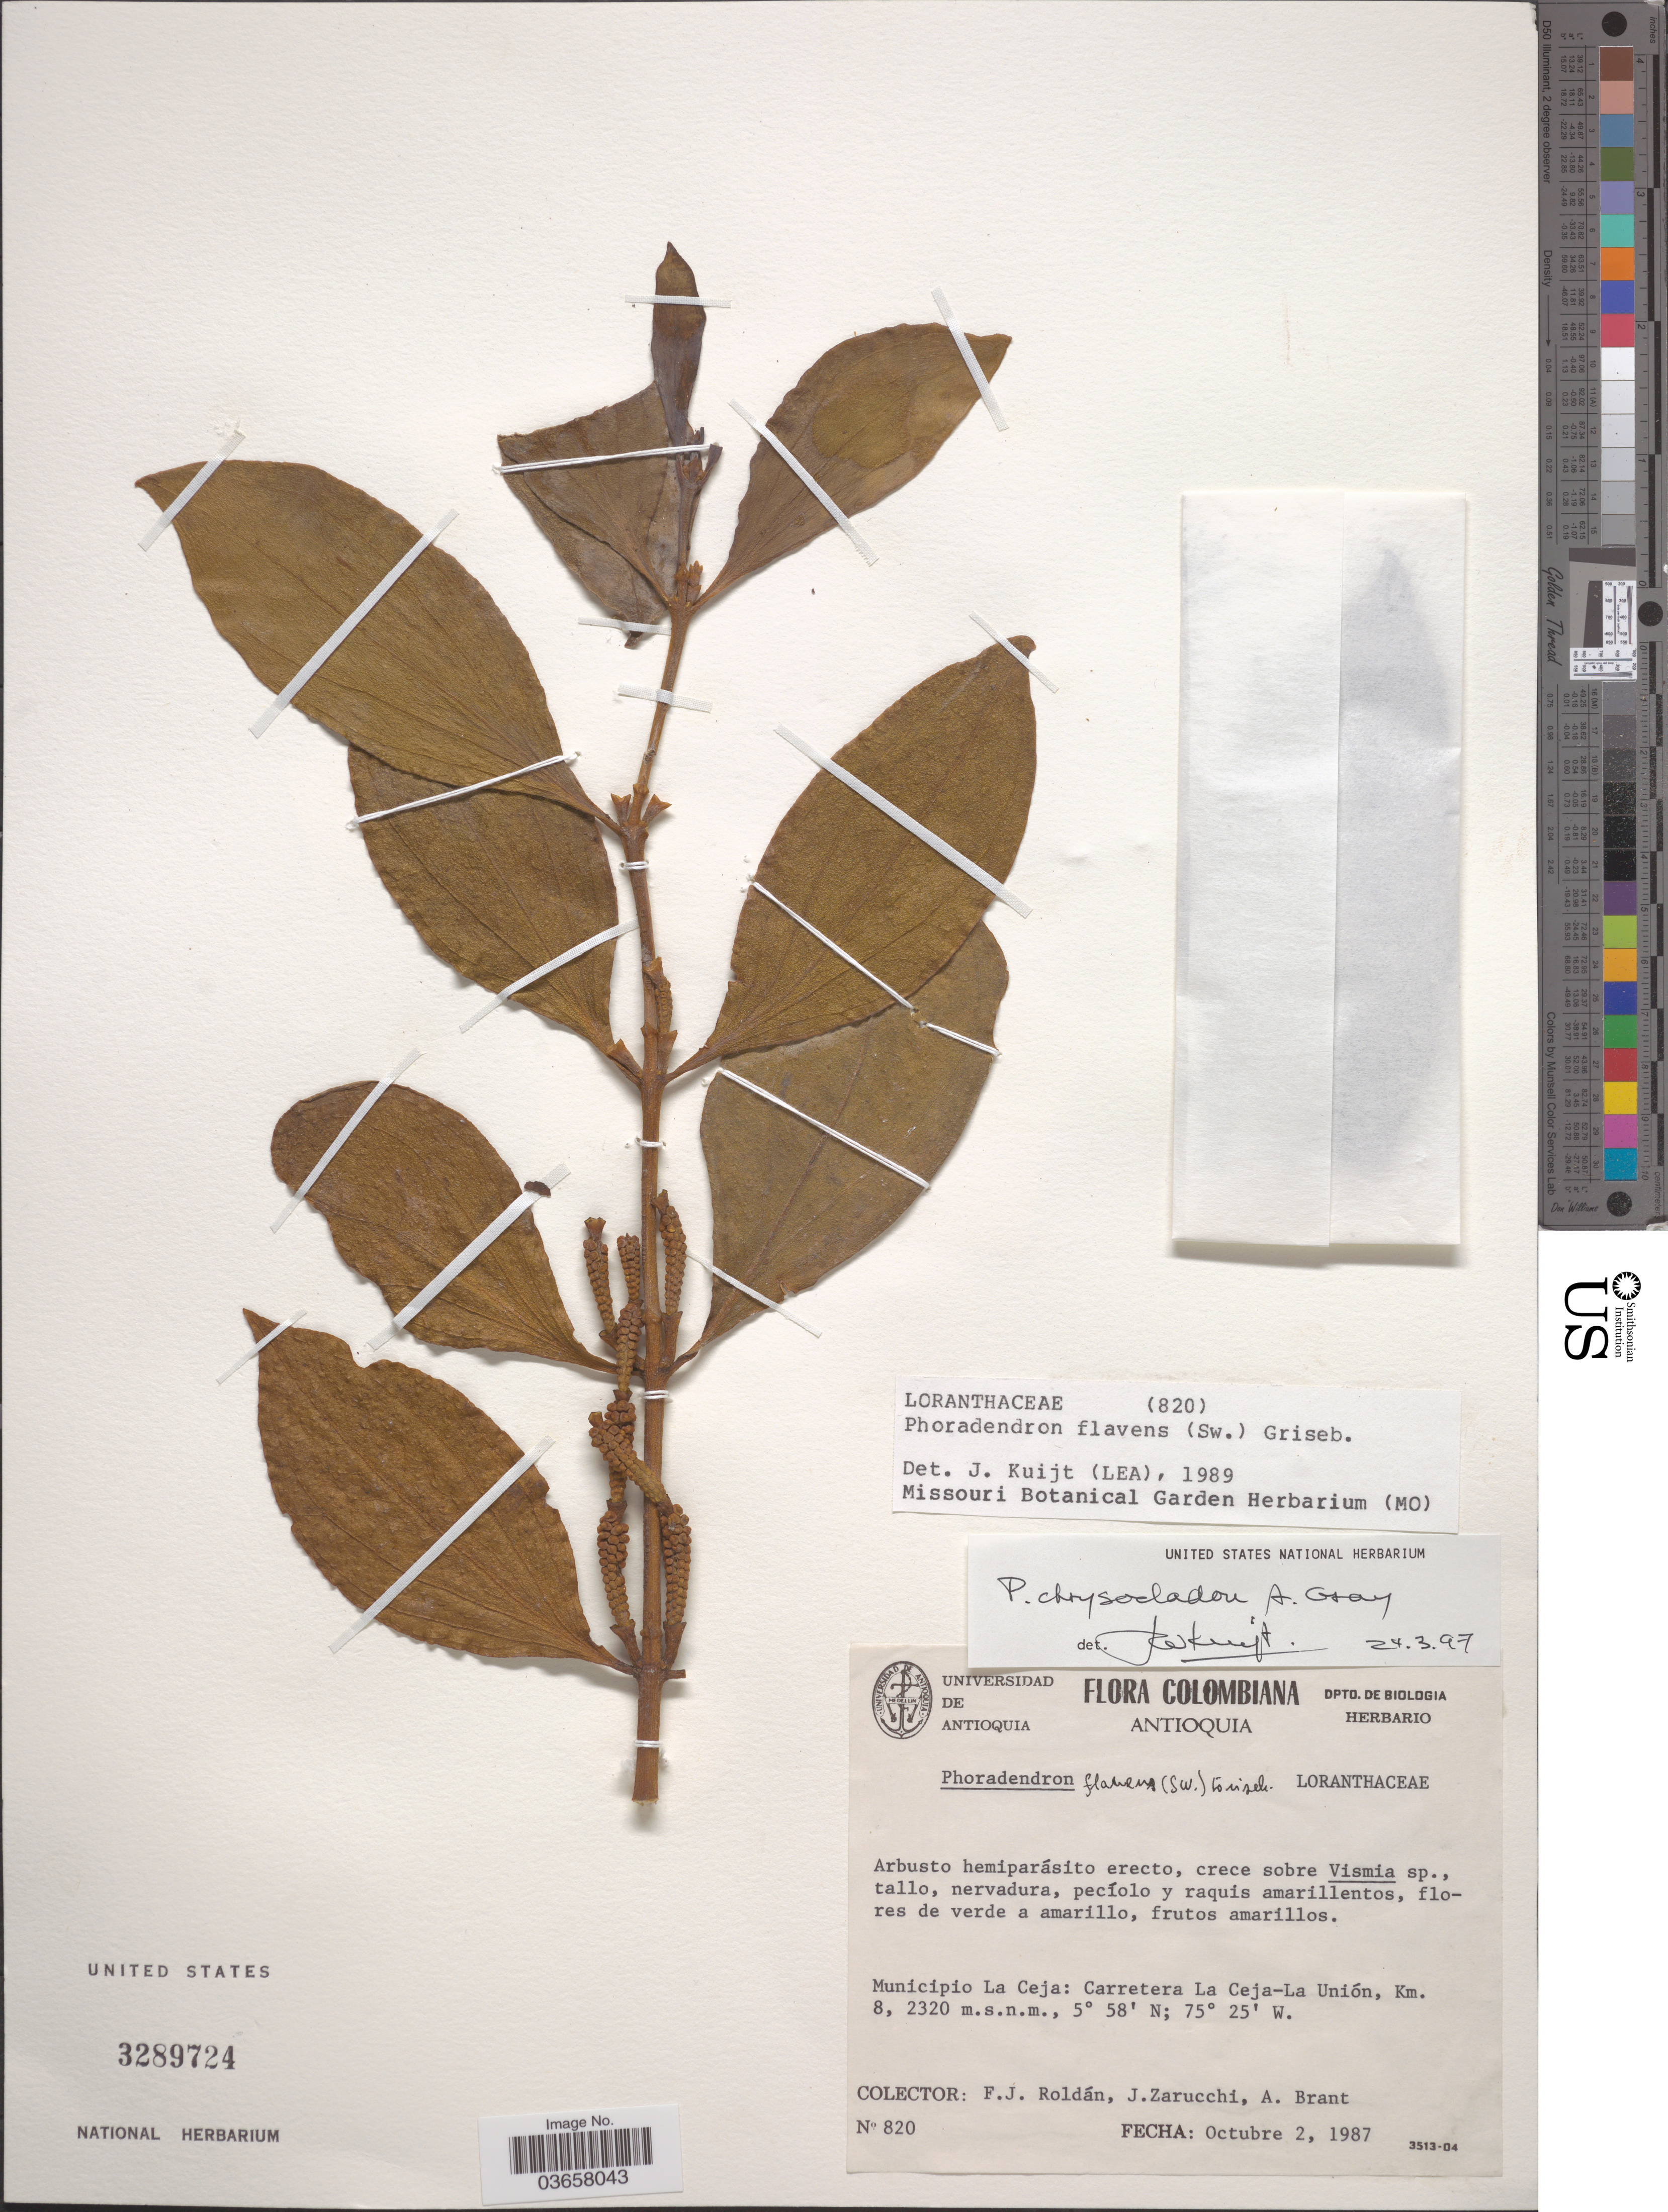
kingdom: Plantae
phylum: Tracheophyta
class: Magnoliopsida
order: Santalales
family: Viscaceae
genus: Phoradendron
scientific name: Phoradendron chrysocladon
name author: A. Gray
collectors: F. J. Roldán, J. L. Zarucchi & A. Brant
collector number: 820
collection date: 1987-10-02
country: Colombia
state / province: Antioquia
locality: Municipio La Ceja: Carretera La Ceja-La Unión, Km. 8.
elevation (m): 2320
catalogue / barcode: US 3289724